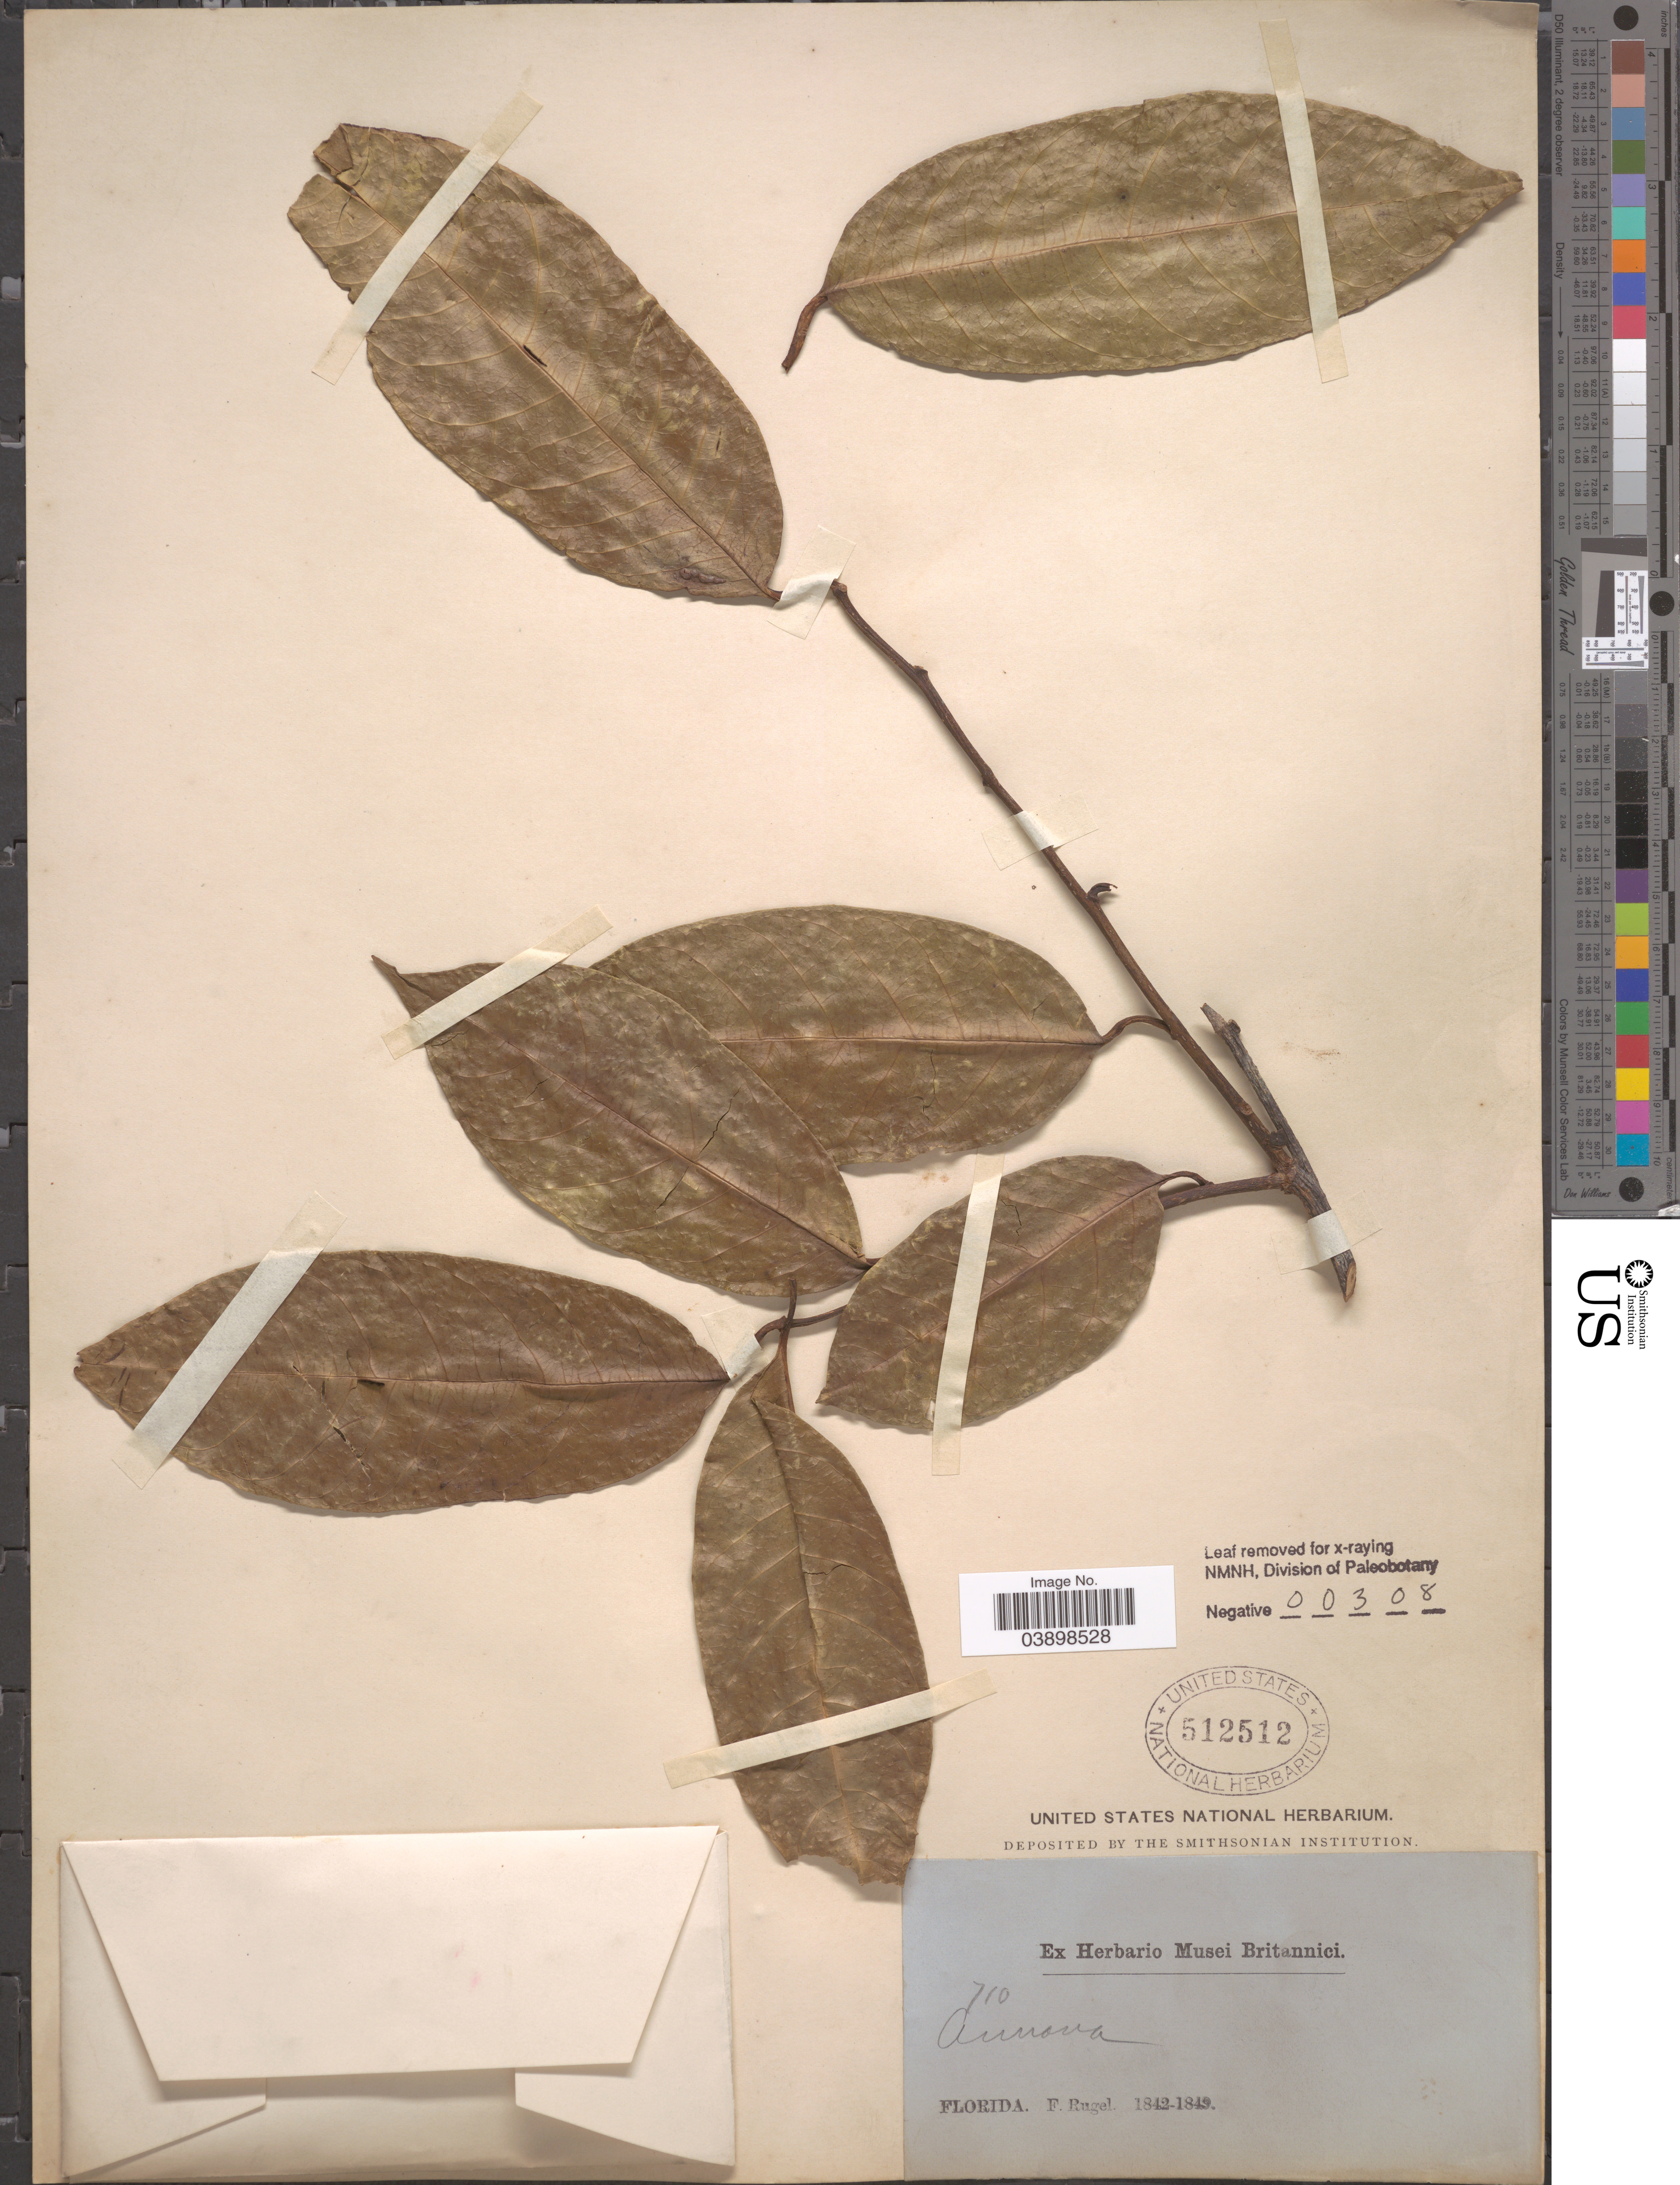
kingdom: Plantae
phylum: Tracheophyta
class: Magnoliopsida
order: Magnoliales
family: Annonaceae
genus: Annona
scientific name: Annona glabra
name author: L.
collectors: F. Rugel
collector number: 710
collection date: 1842/1843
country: United States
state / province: Florida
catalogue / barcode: US 512512